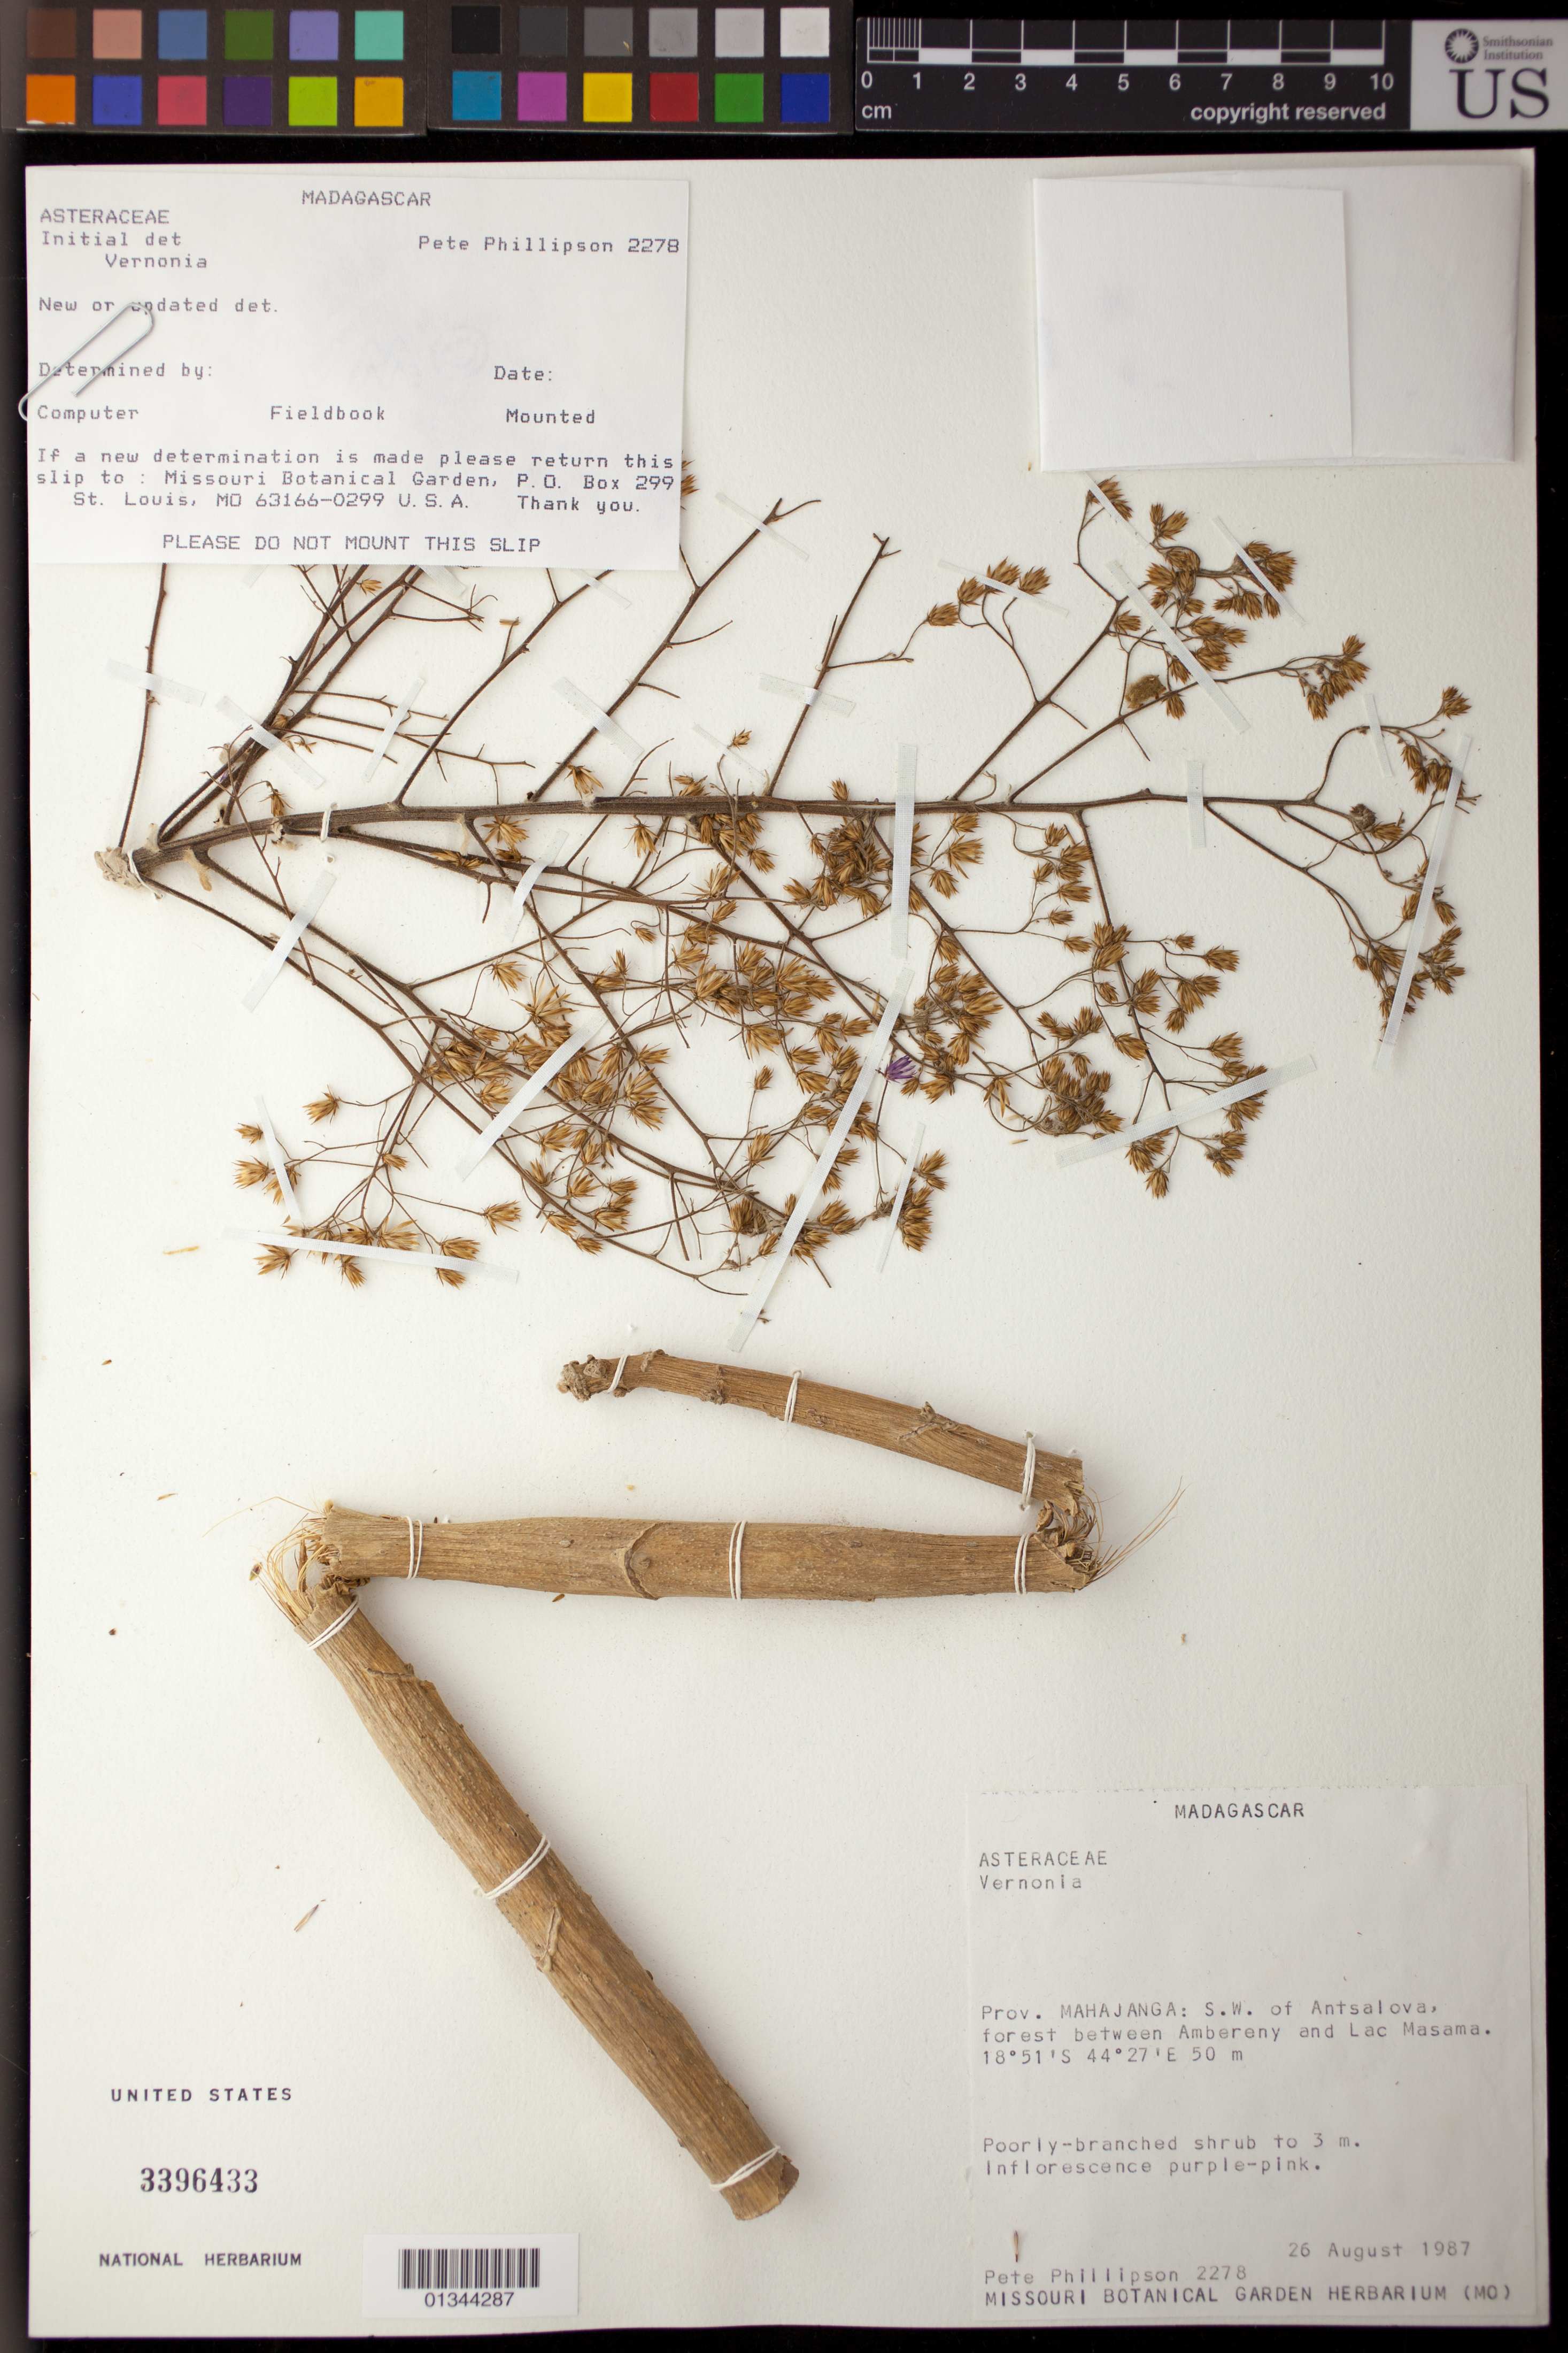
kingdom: Plantae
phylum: Tracheophyta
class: Magnoliopsida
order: Asterales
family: Asteraceae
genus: Vernonia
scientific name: Vernonia tropophila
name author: Humbert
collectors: P. B. Phillipson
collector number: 2278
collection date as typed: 8/26/1987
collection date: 1987-08-26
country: Madagascar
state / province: Melaky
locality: Prov. Mahajanga, S.W. of Antsalova, forest between Ambereny and Lac Masama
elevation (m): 50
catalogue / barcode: US 3396433